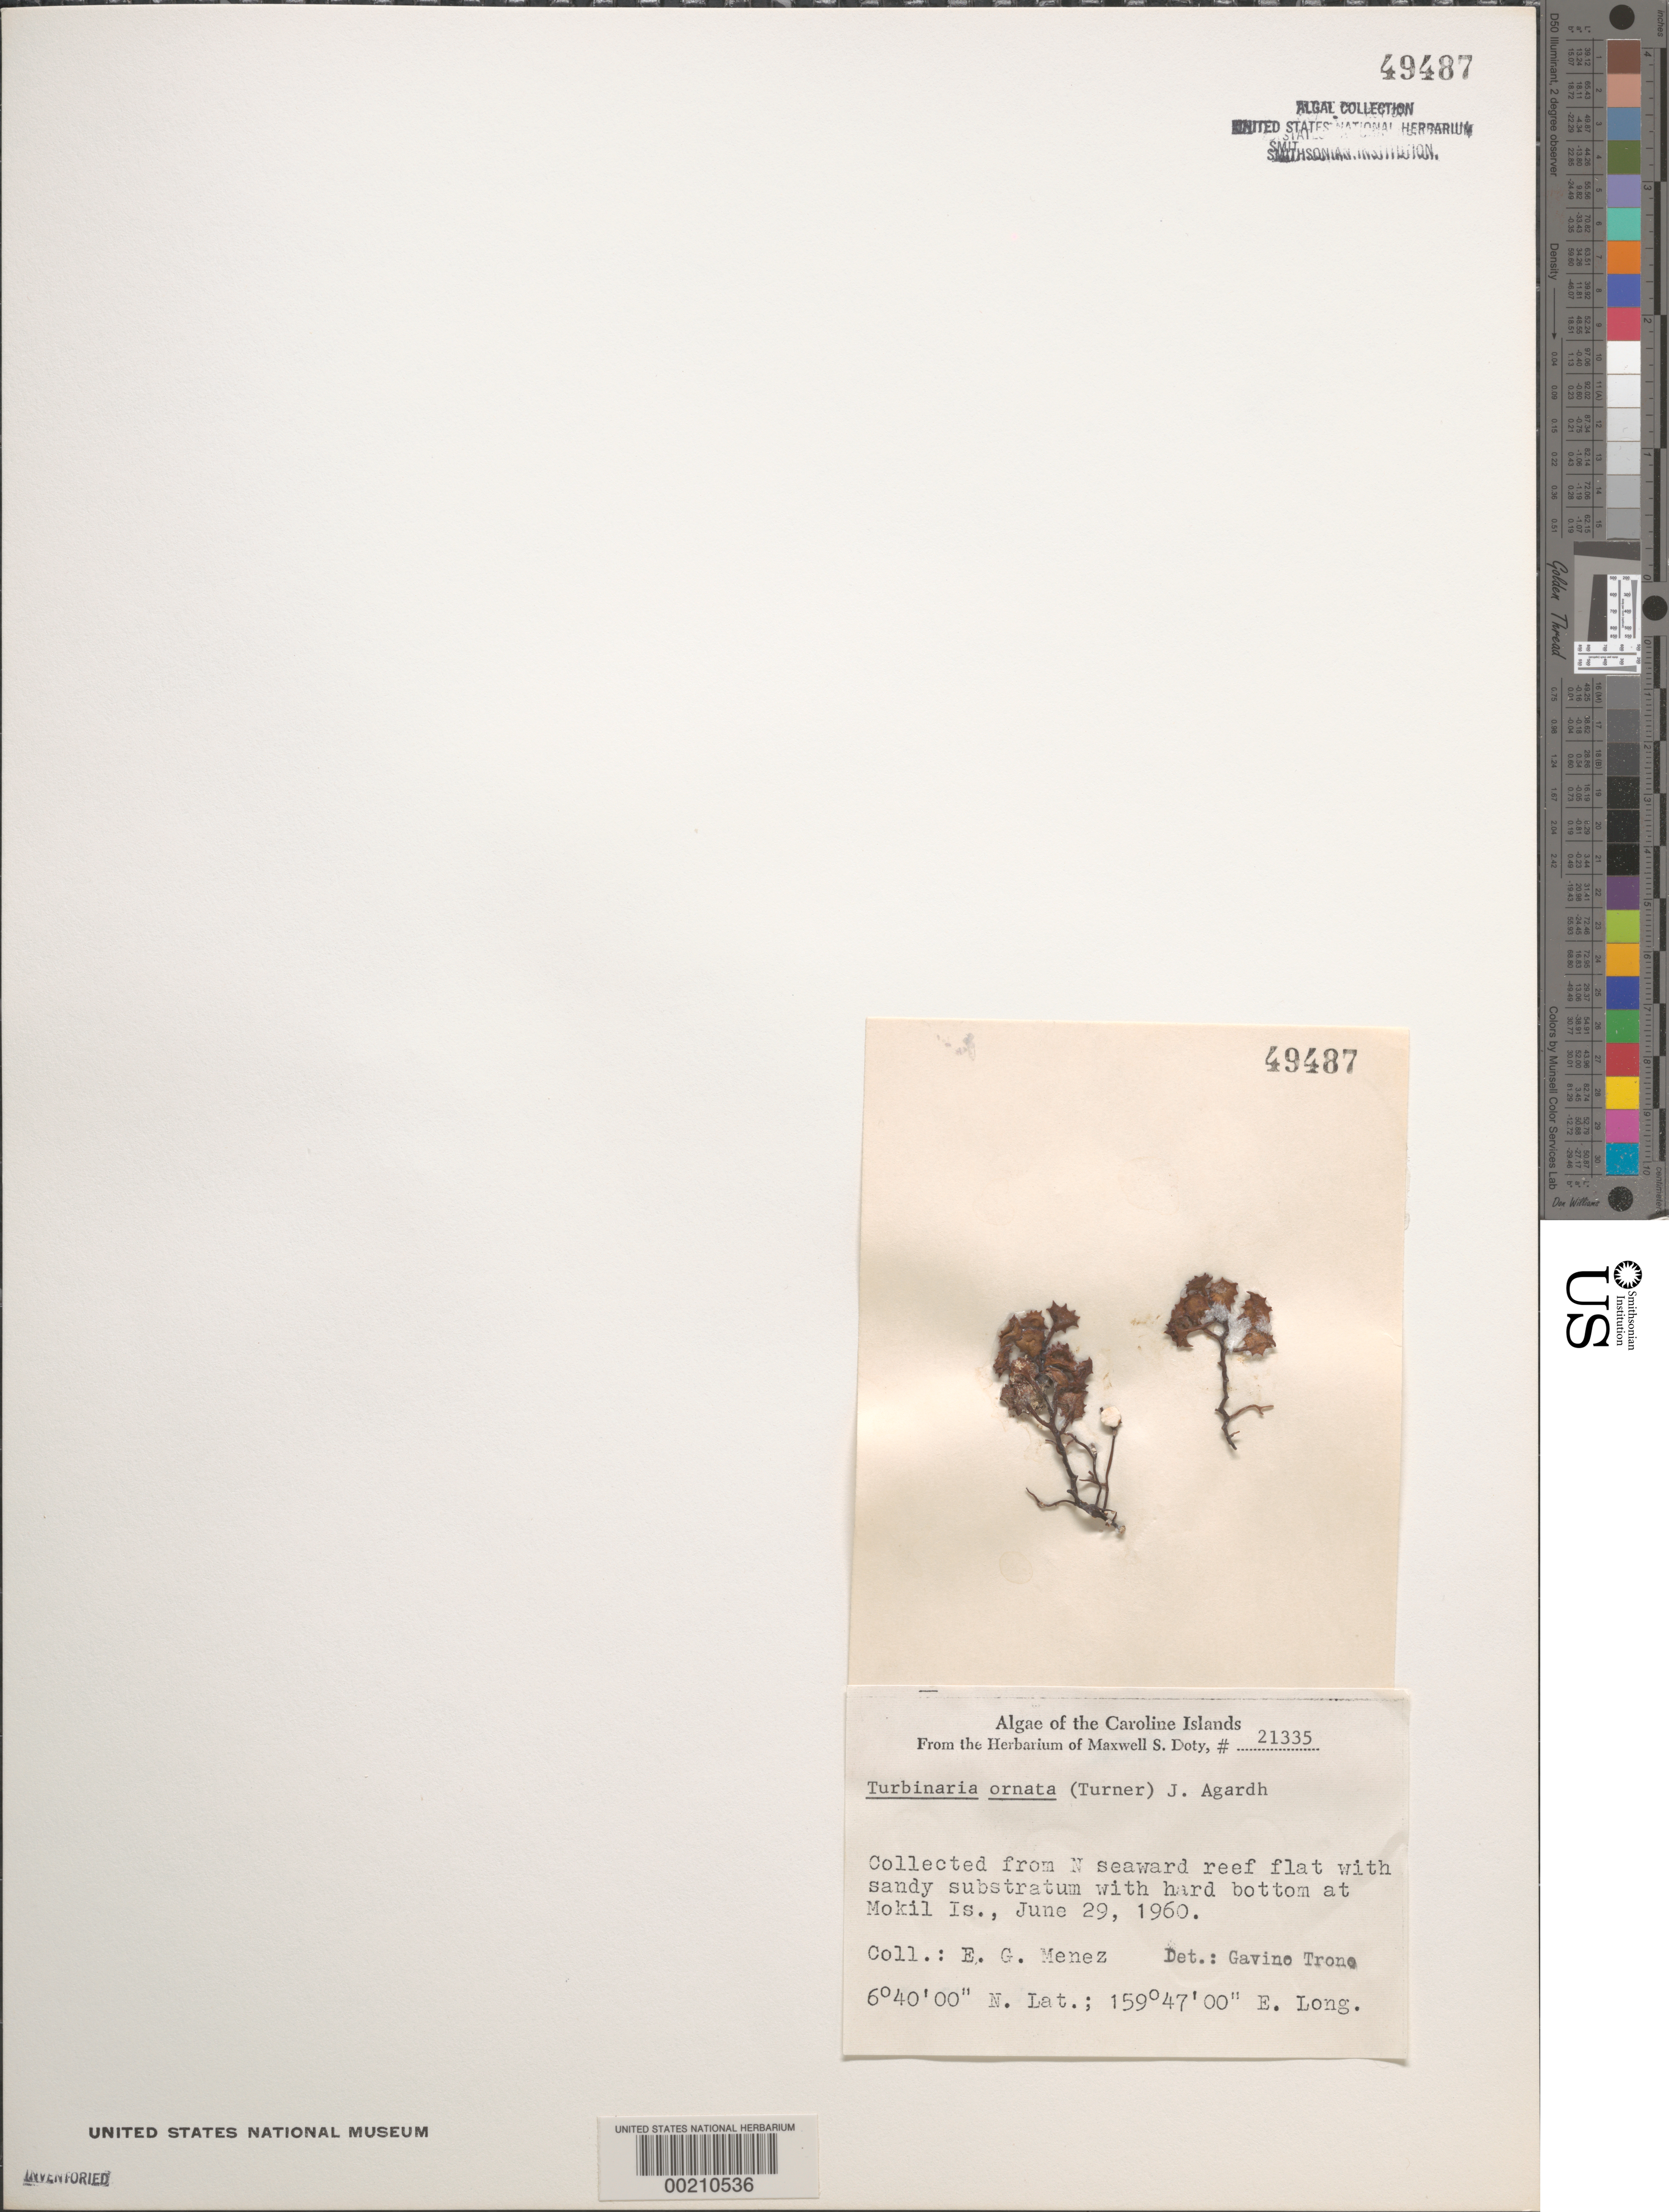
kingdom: Chromista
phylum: Ochrophyta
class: Phaeophyceae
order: Fucales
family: Sargassaceae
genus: Turbinaria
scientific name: Turbinaria ornata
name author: (Turner) J. Agardh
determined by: Trono, Gavino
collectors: Meñez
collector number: MSD 21335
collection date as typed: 29 Jun 1960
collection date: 1960-06-29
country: Micronesia, Federated States of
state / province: Pohnpei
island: Mwokil (Mokil) Atoll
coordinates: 6 40' 00" N, 159 47' 00" E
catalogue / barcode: US 49487